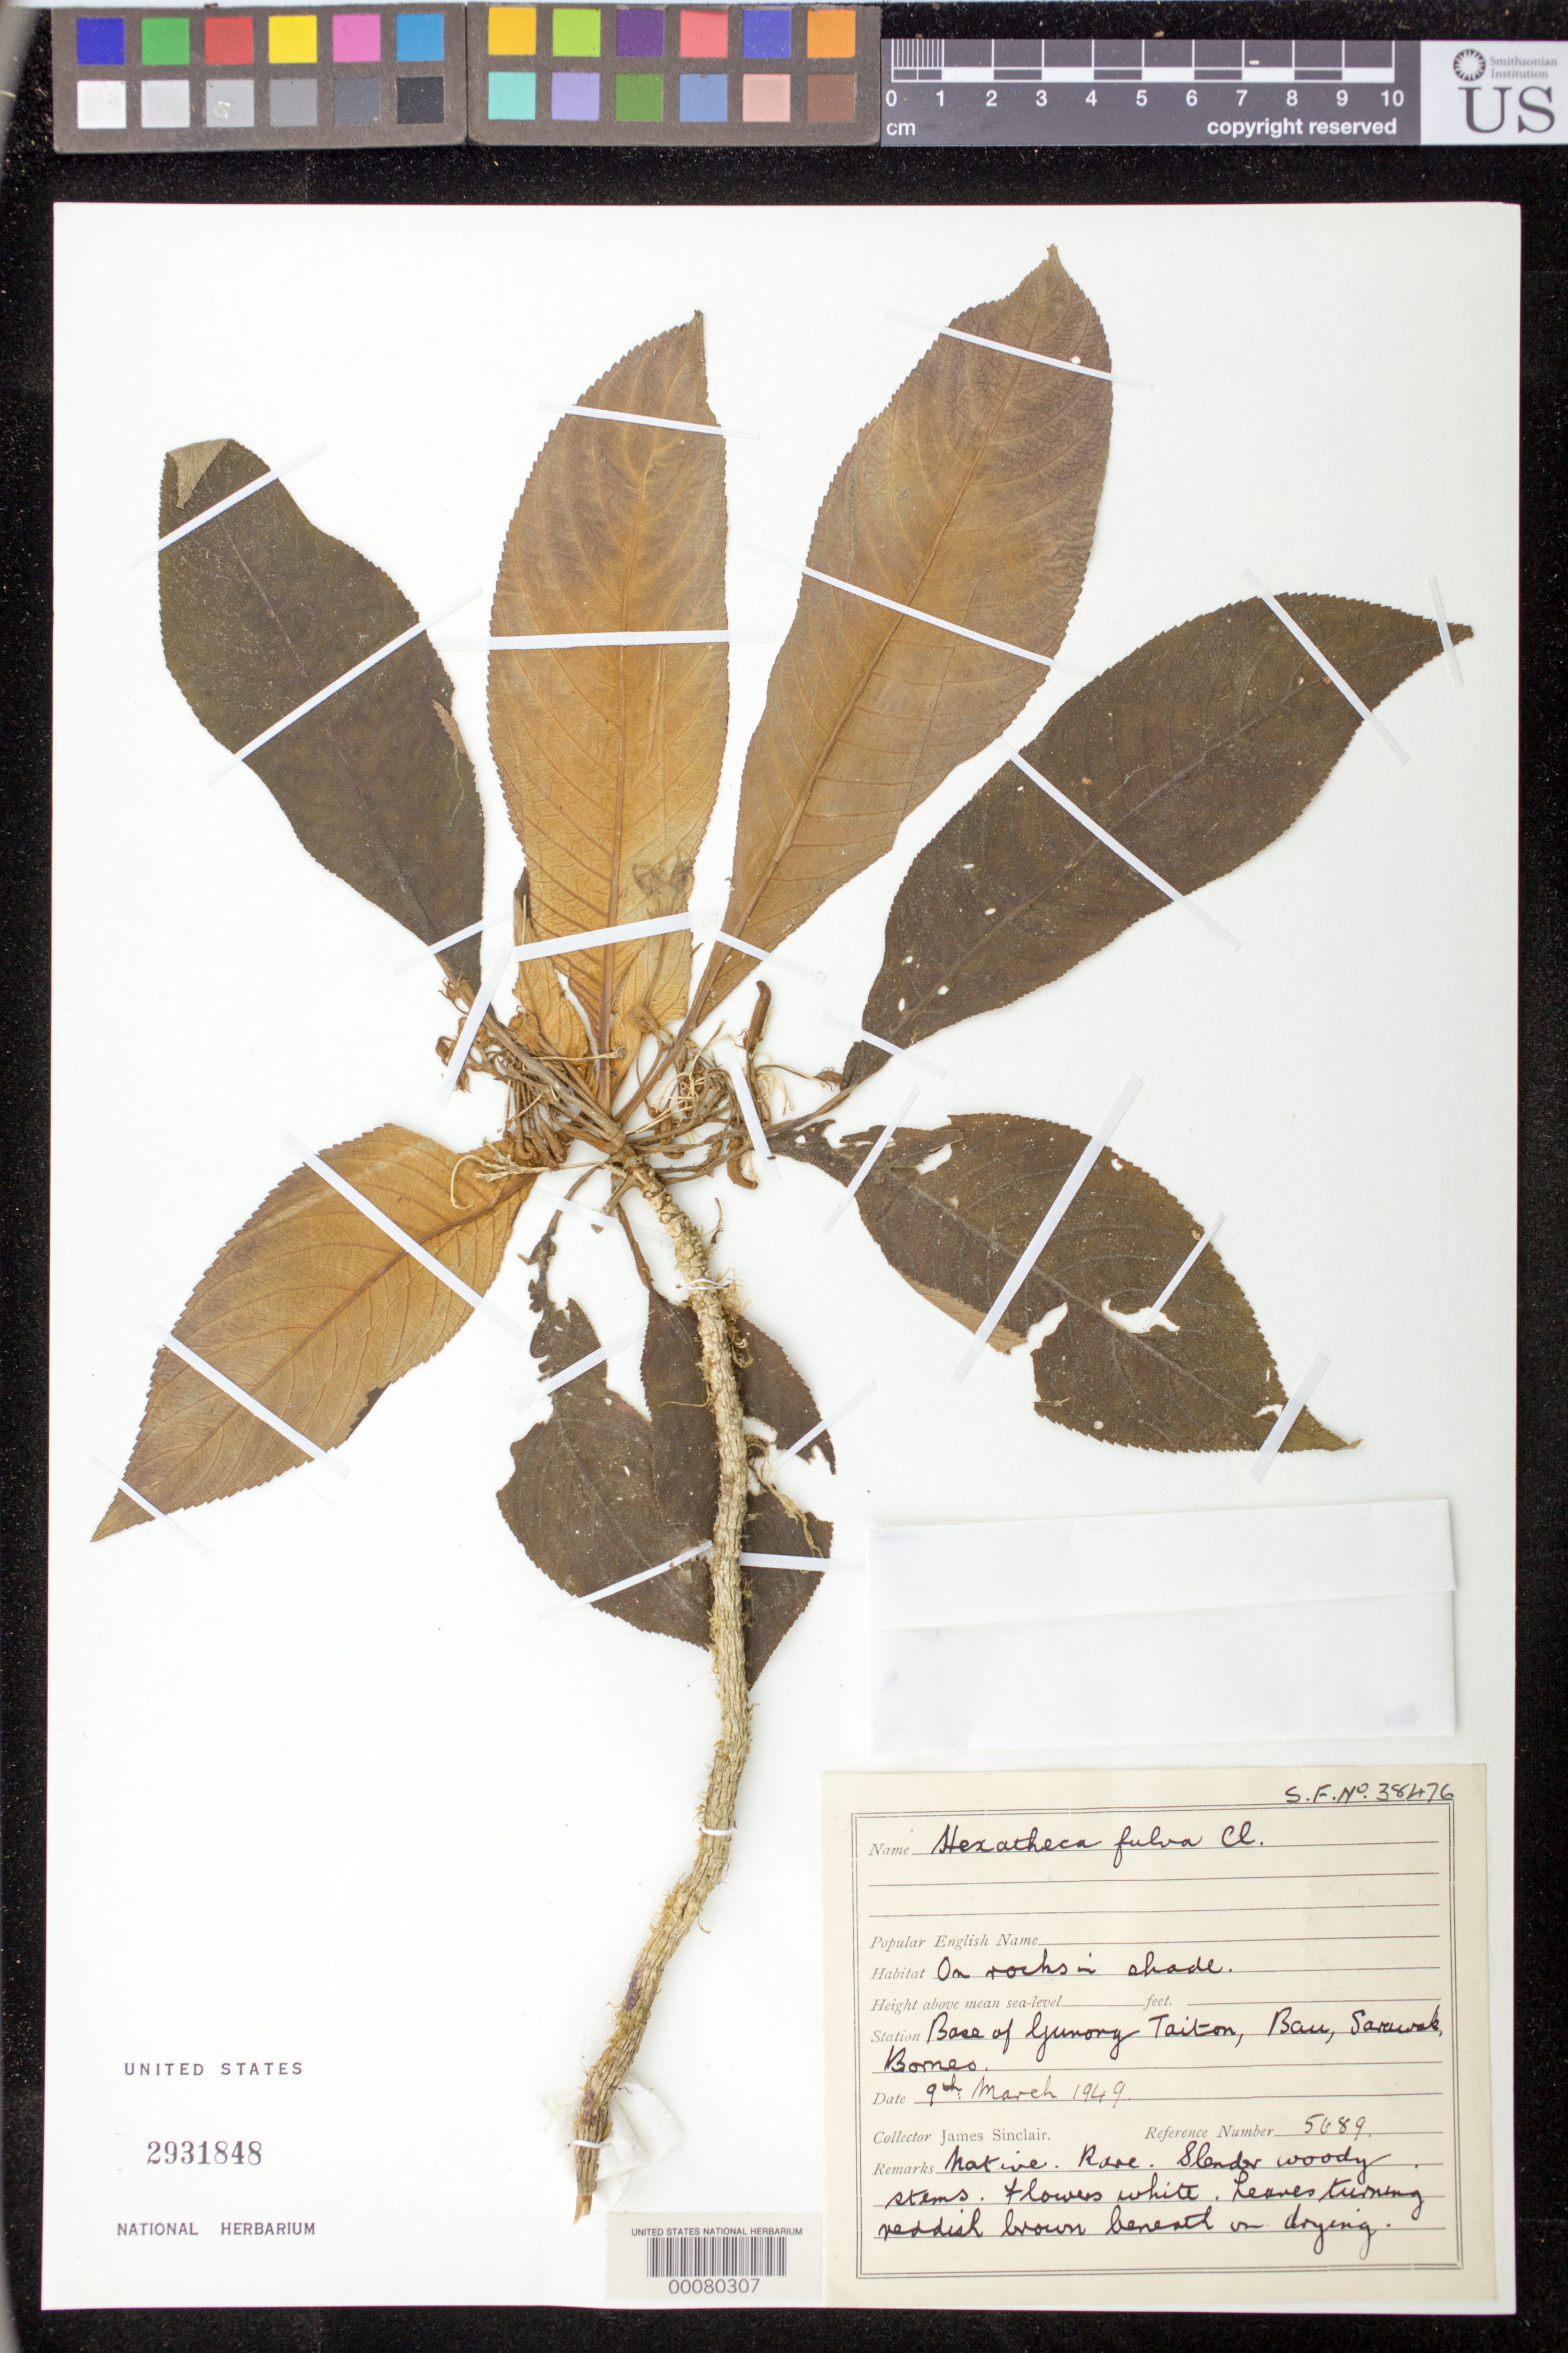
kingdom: Plantae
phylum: Tracheophyta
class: Magnoliopsida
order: Lamiales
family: Gesneriaceae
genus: Hexatheca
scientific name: Hexatheca fulva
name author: C.B. Clarke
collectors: J. Sinclair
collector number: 5689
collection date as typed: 09 Mar 1949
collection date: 1949-03-09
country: Malaysia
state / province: Sarawak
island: Borneo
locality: Base of gunory taiton, bau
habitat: On rocks in shade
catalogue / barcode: US 2931848